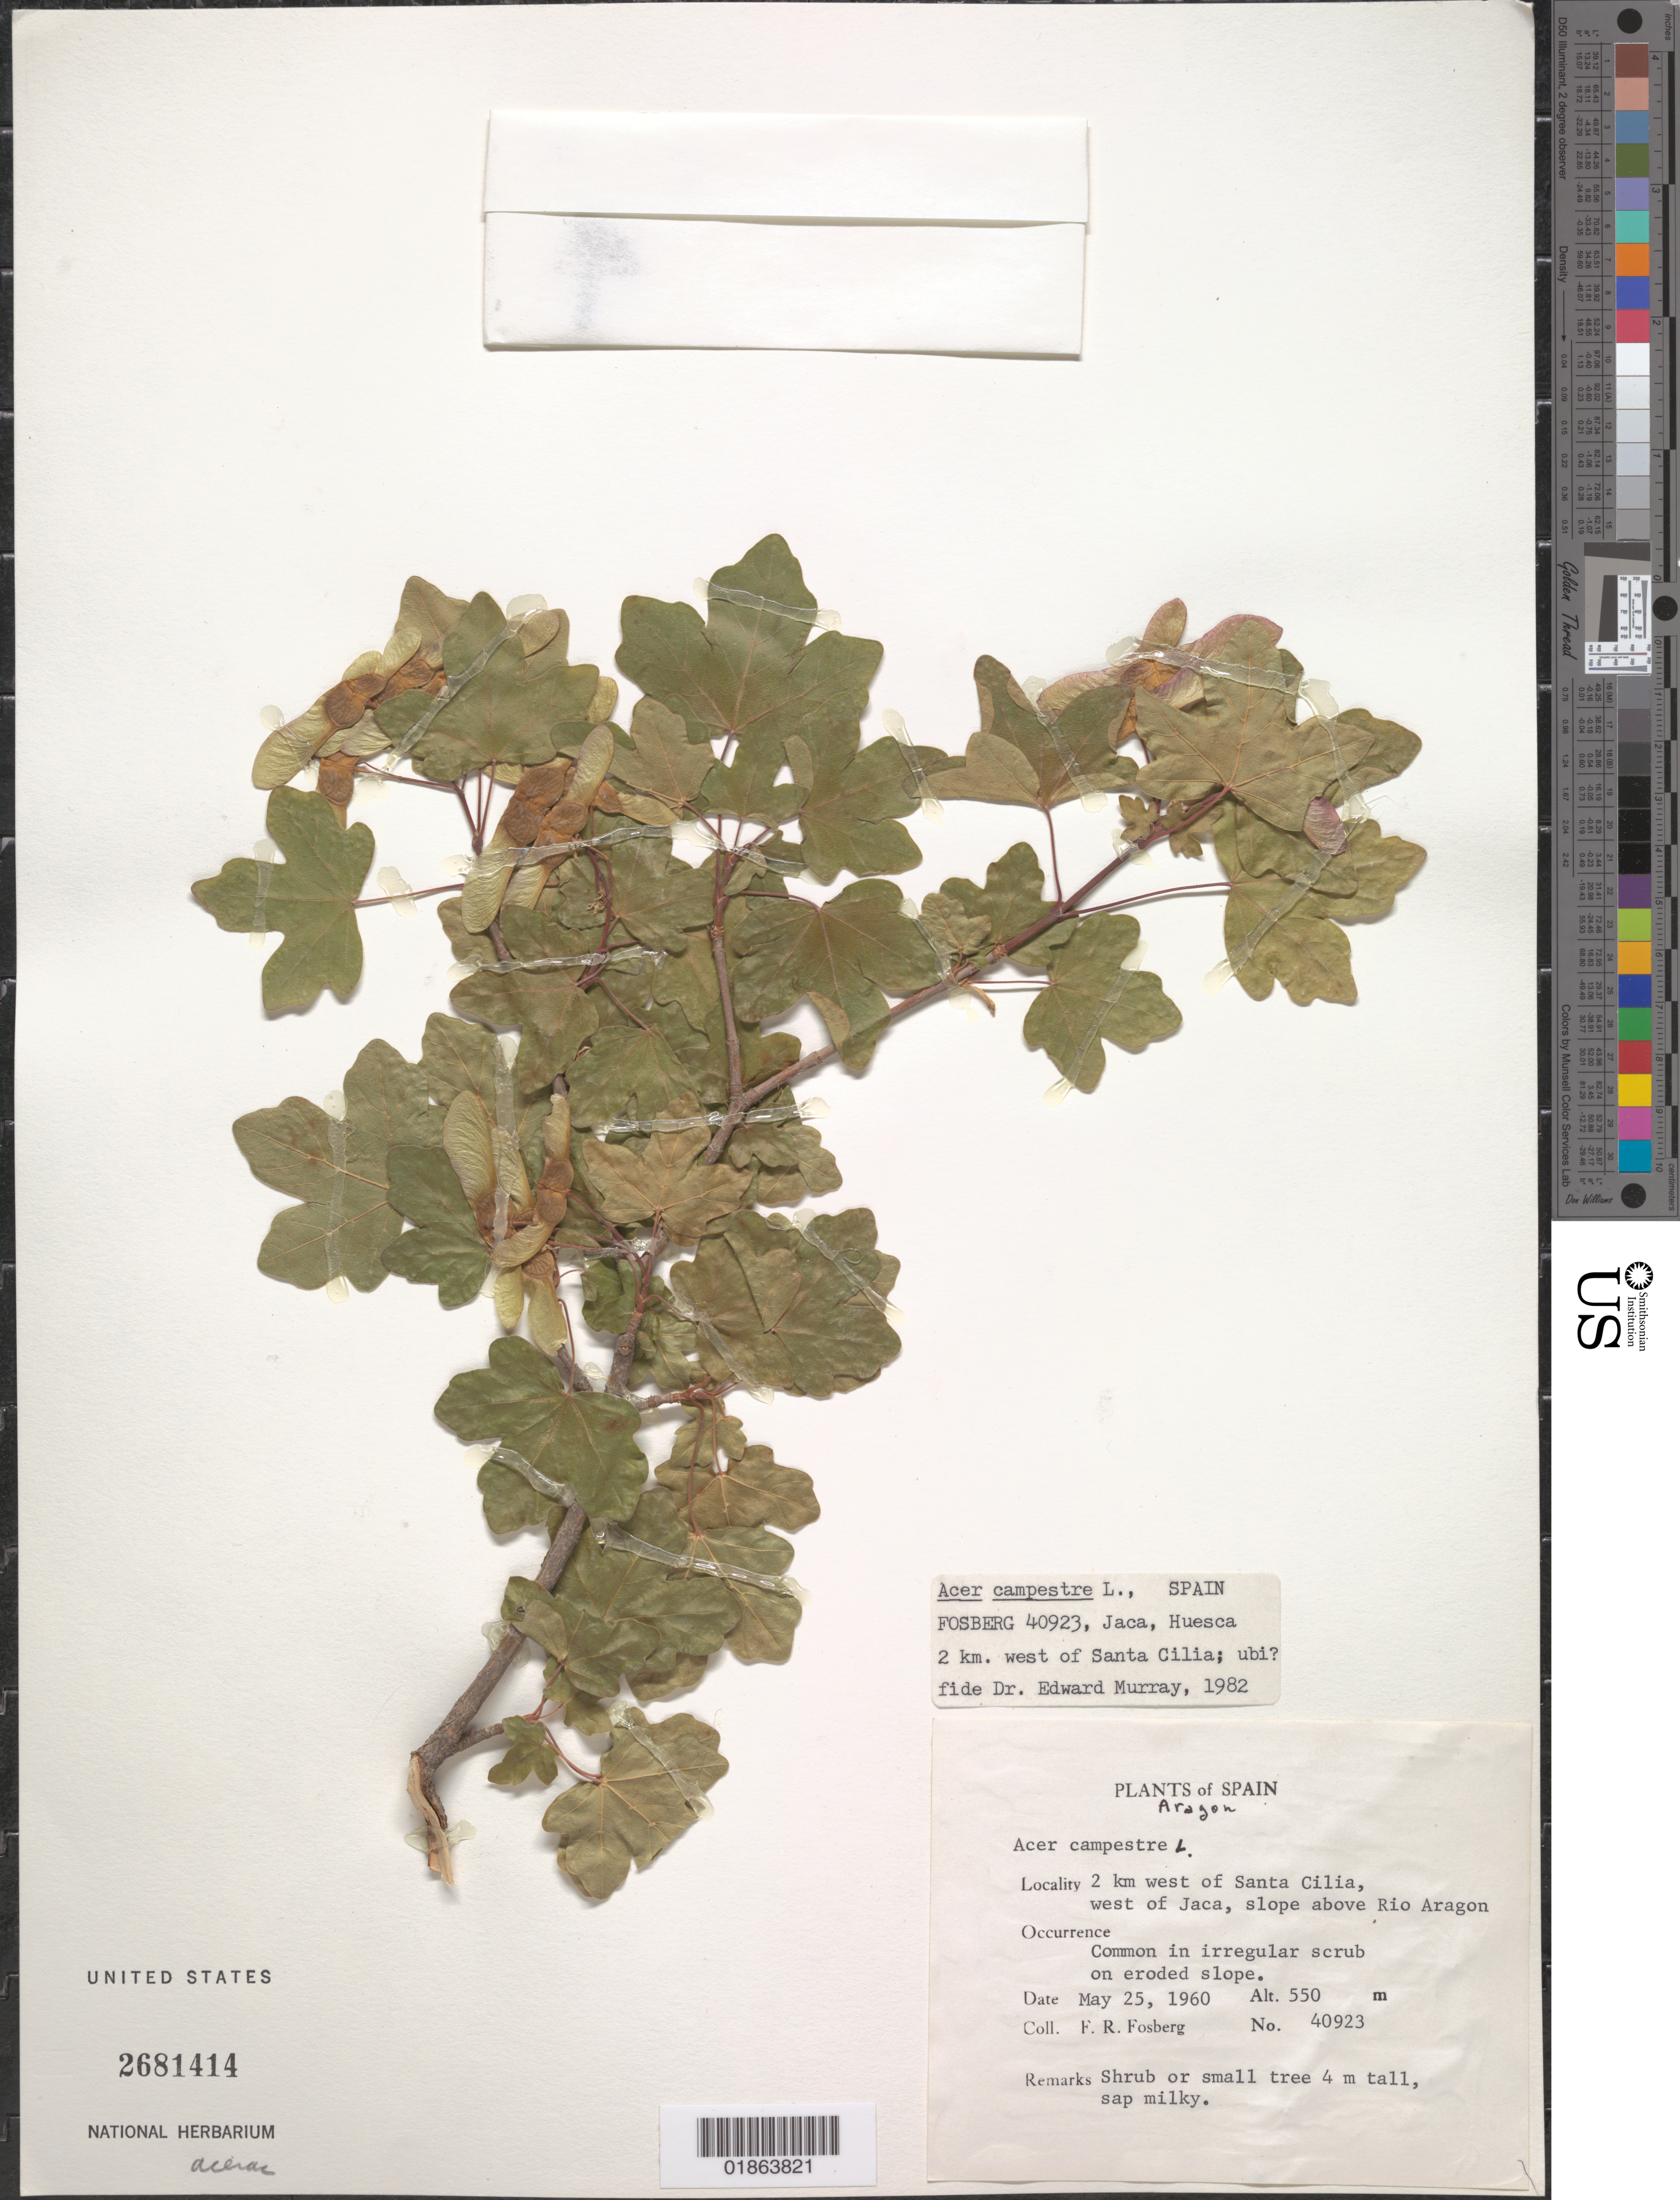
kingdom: Plantae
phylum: Tracheophyta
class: Magnoliopsida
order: Sapindales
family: Sapindaceae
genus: Acer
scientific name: Acer campestre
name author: L.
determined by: Murray, Edward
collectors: F. R. Fosberg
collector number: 40923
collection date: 1960-05-25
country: Spain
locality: Aragon. 2 km W of Santa Cilia; W of Jaca, slope above Rio Aragon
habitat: Common in irregular scrub on eroded slope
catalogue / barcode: US 2681414